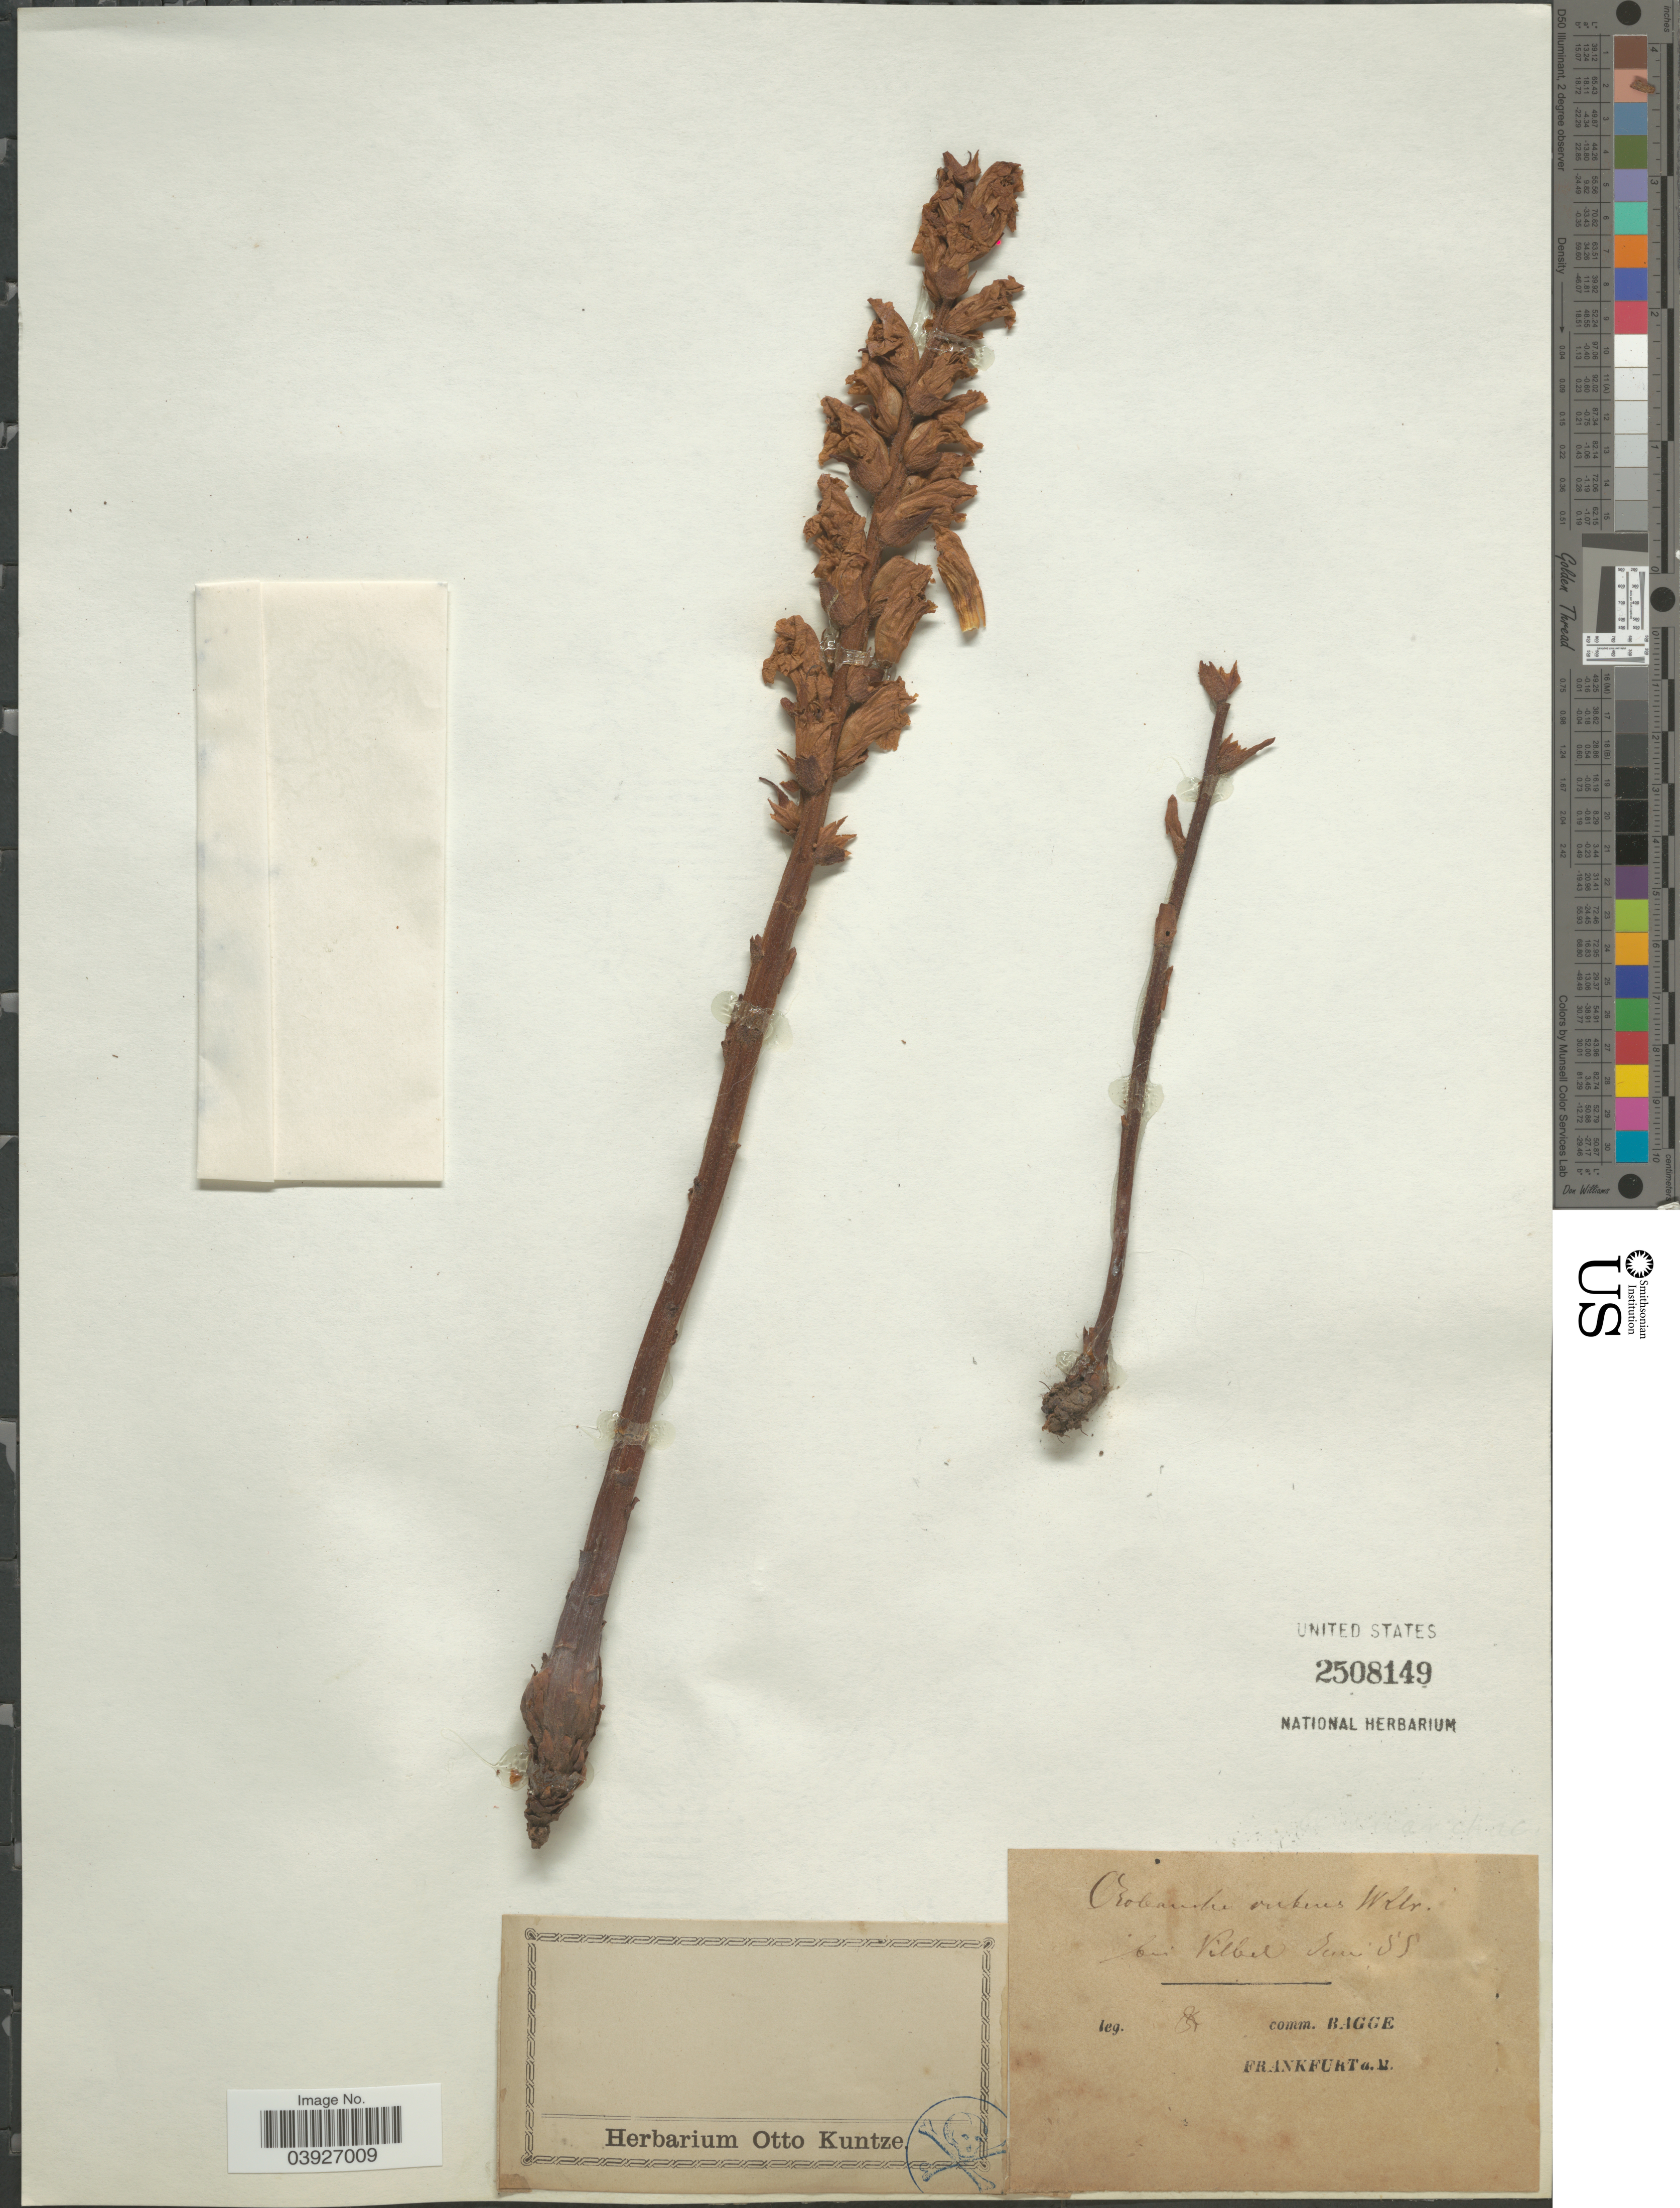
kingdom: Plantae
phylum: Tracheophyta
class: Magnoliopsida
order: Lamiales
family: Orobanchaceae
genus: Orobanche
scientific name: Orobanche rubens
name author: Wallr.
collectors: ex herb. Otto Kuntze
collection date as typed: Transcribed d/m/y: /6/88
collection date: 1888-06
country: Germany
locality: Bei Vilbel. [interpreted]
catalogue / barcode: US 2508149